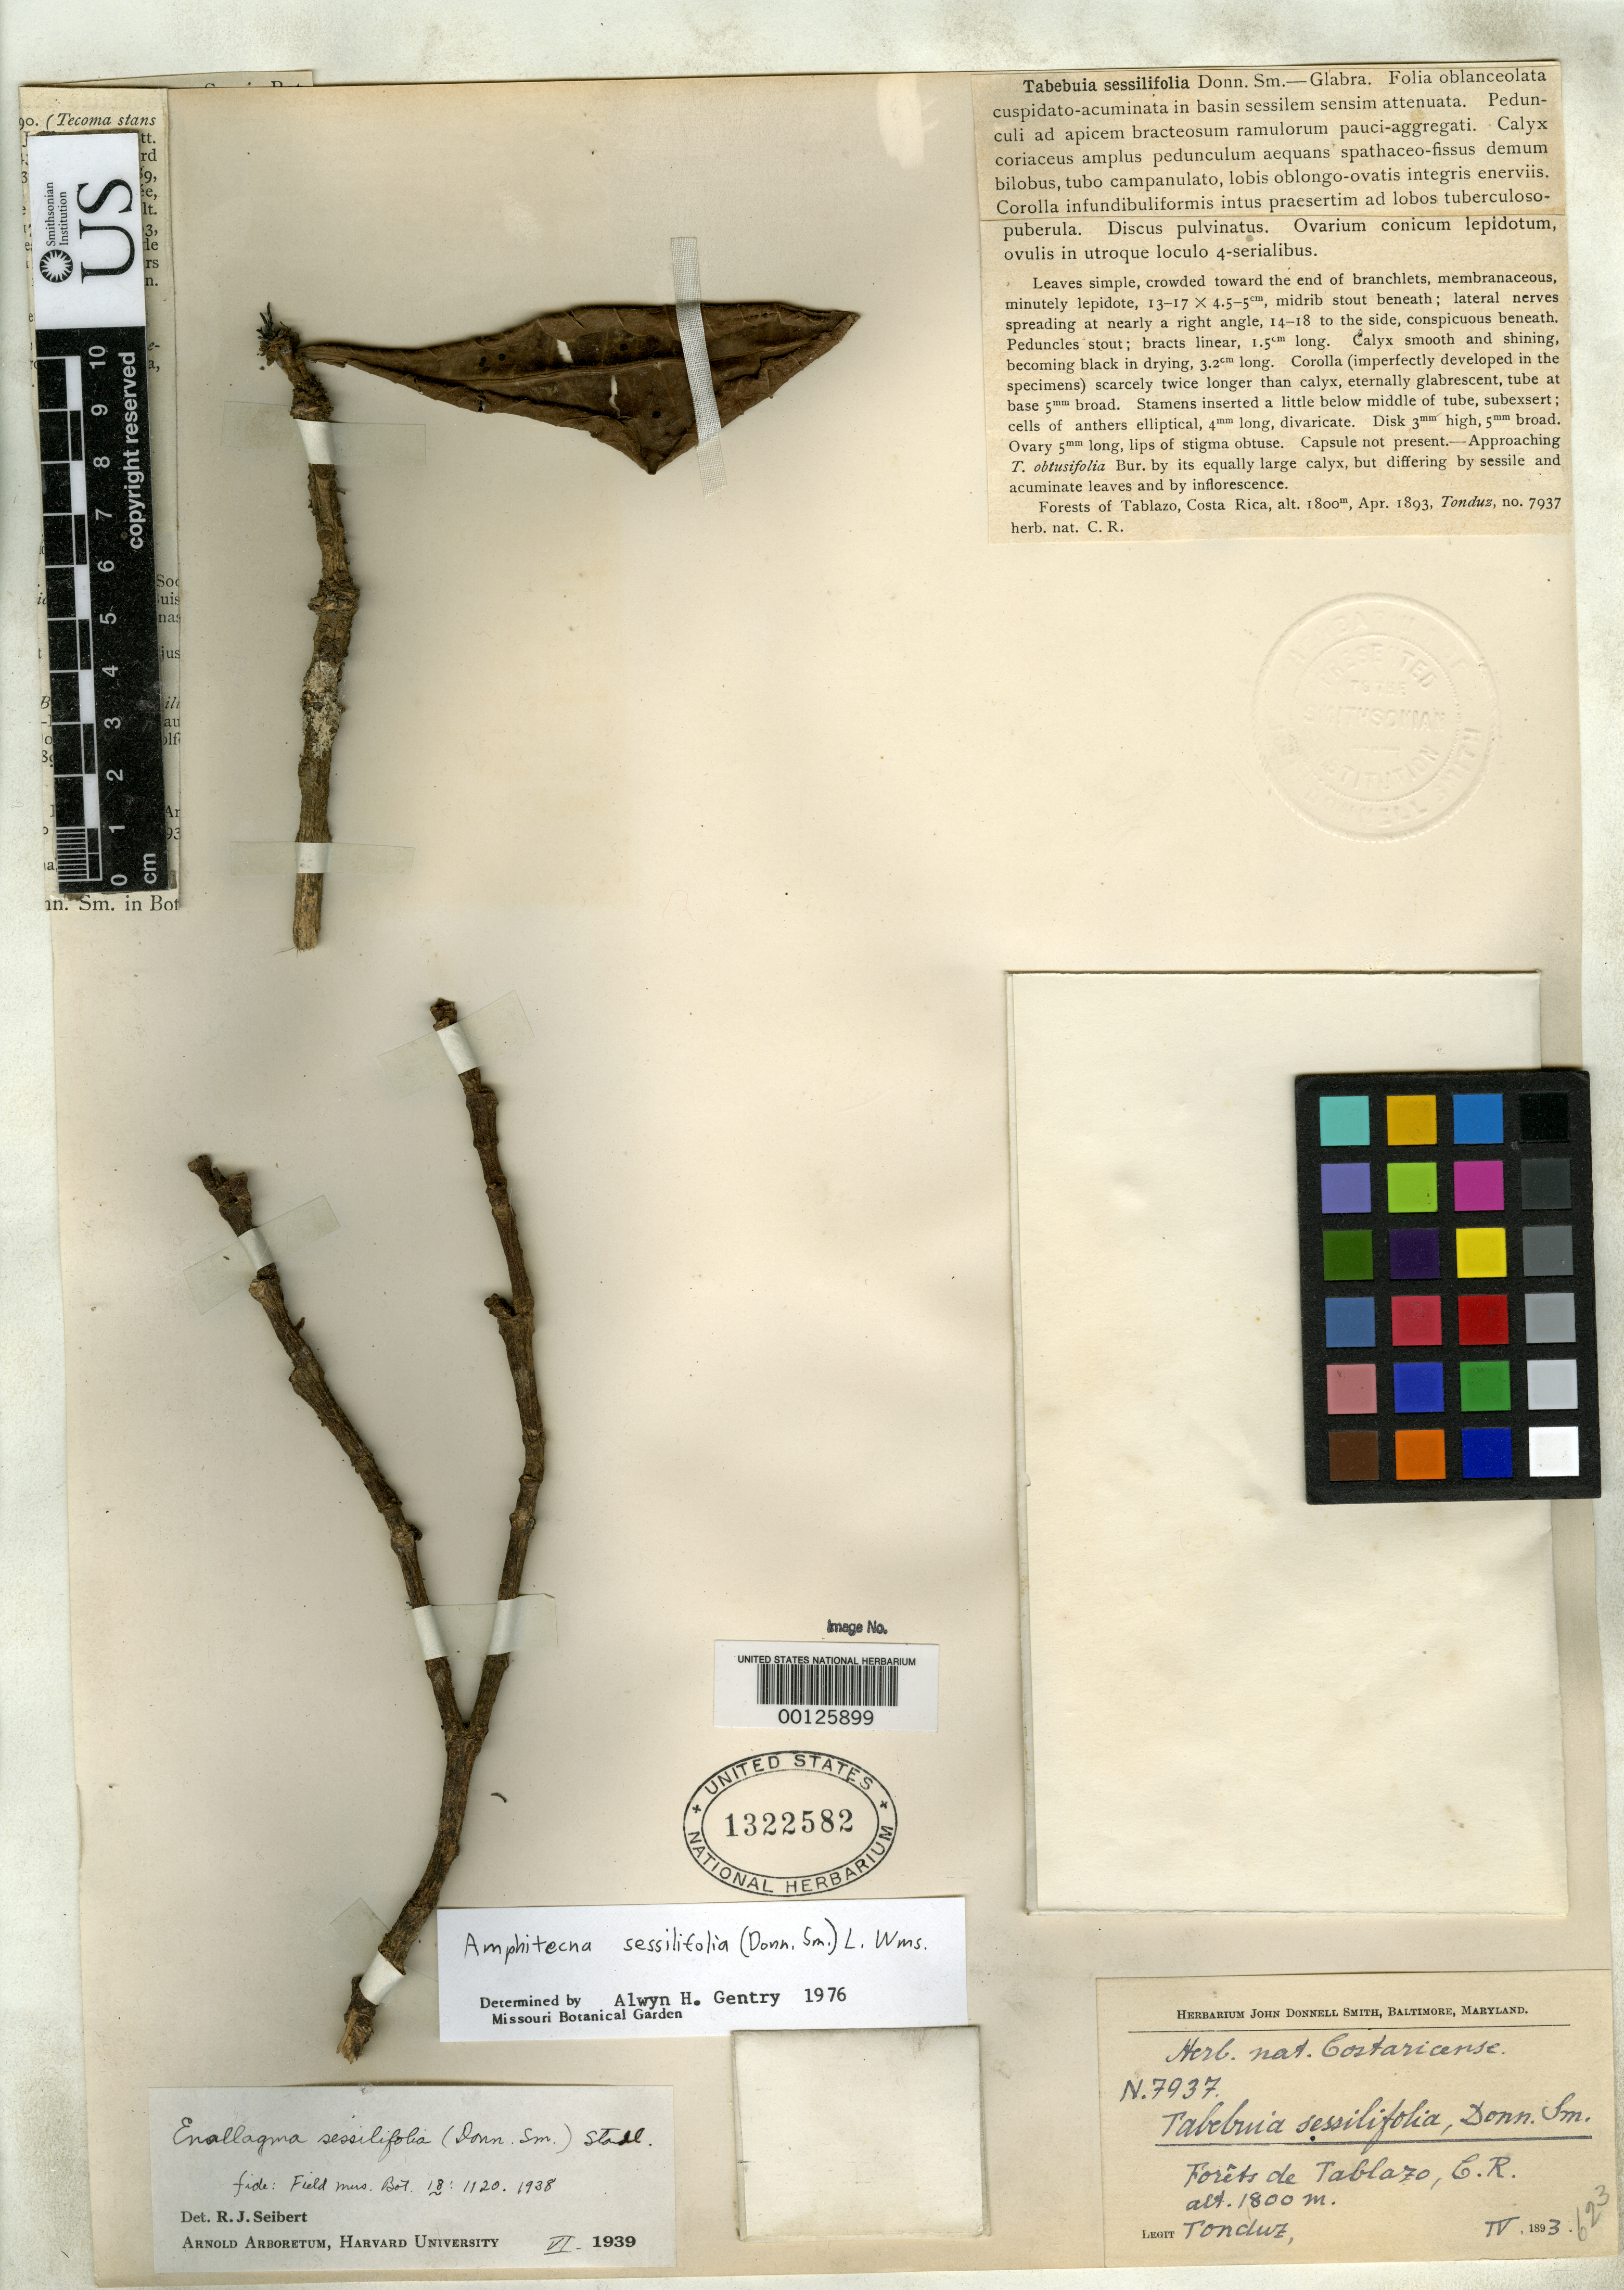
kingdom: Plantae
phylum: Tracheophyta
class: Magnoliopsida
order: Lamiales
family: Bignoniaceae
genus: Tabebuia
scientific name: Tabebuia sessilifolia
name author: Donn. Sm.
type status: Holotype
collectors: A. Tonduz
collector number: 7937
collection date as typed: Apr 1893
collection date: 1893-04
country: Costa Rica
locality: Tablazo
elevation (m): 1800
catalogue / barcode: US 1322582